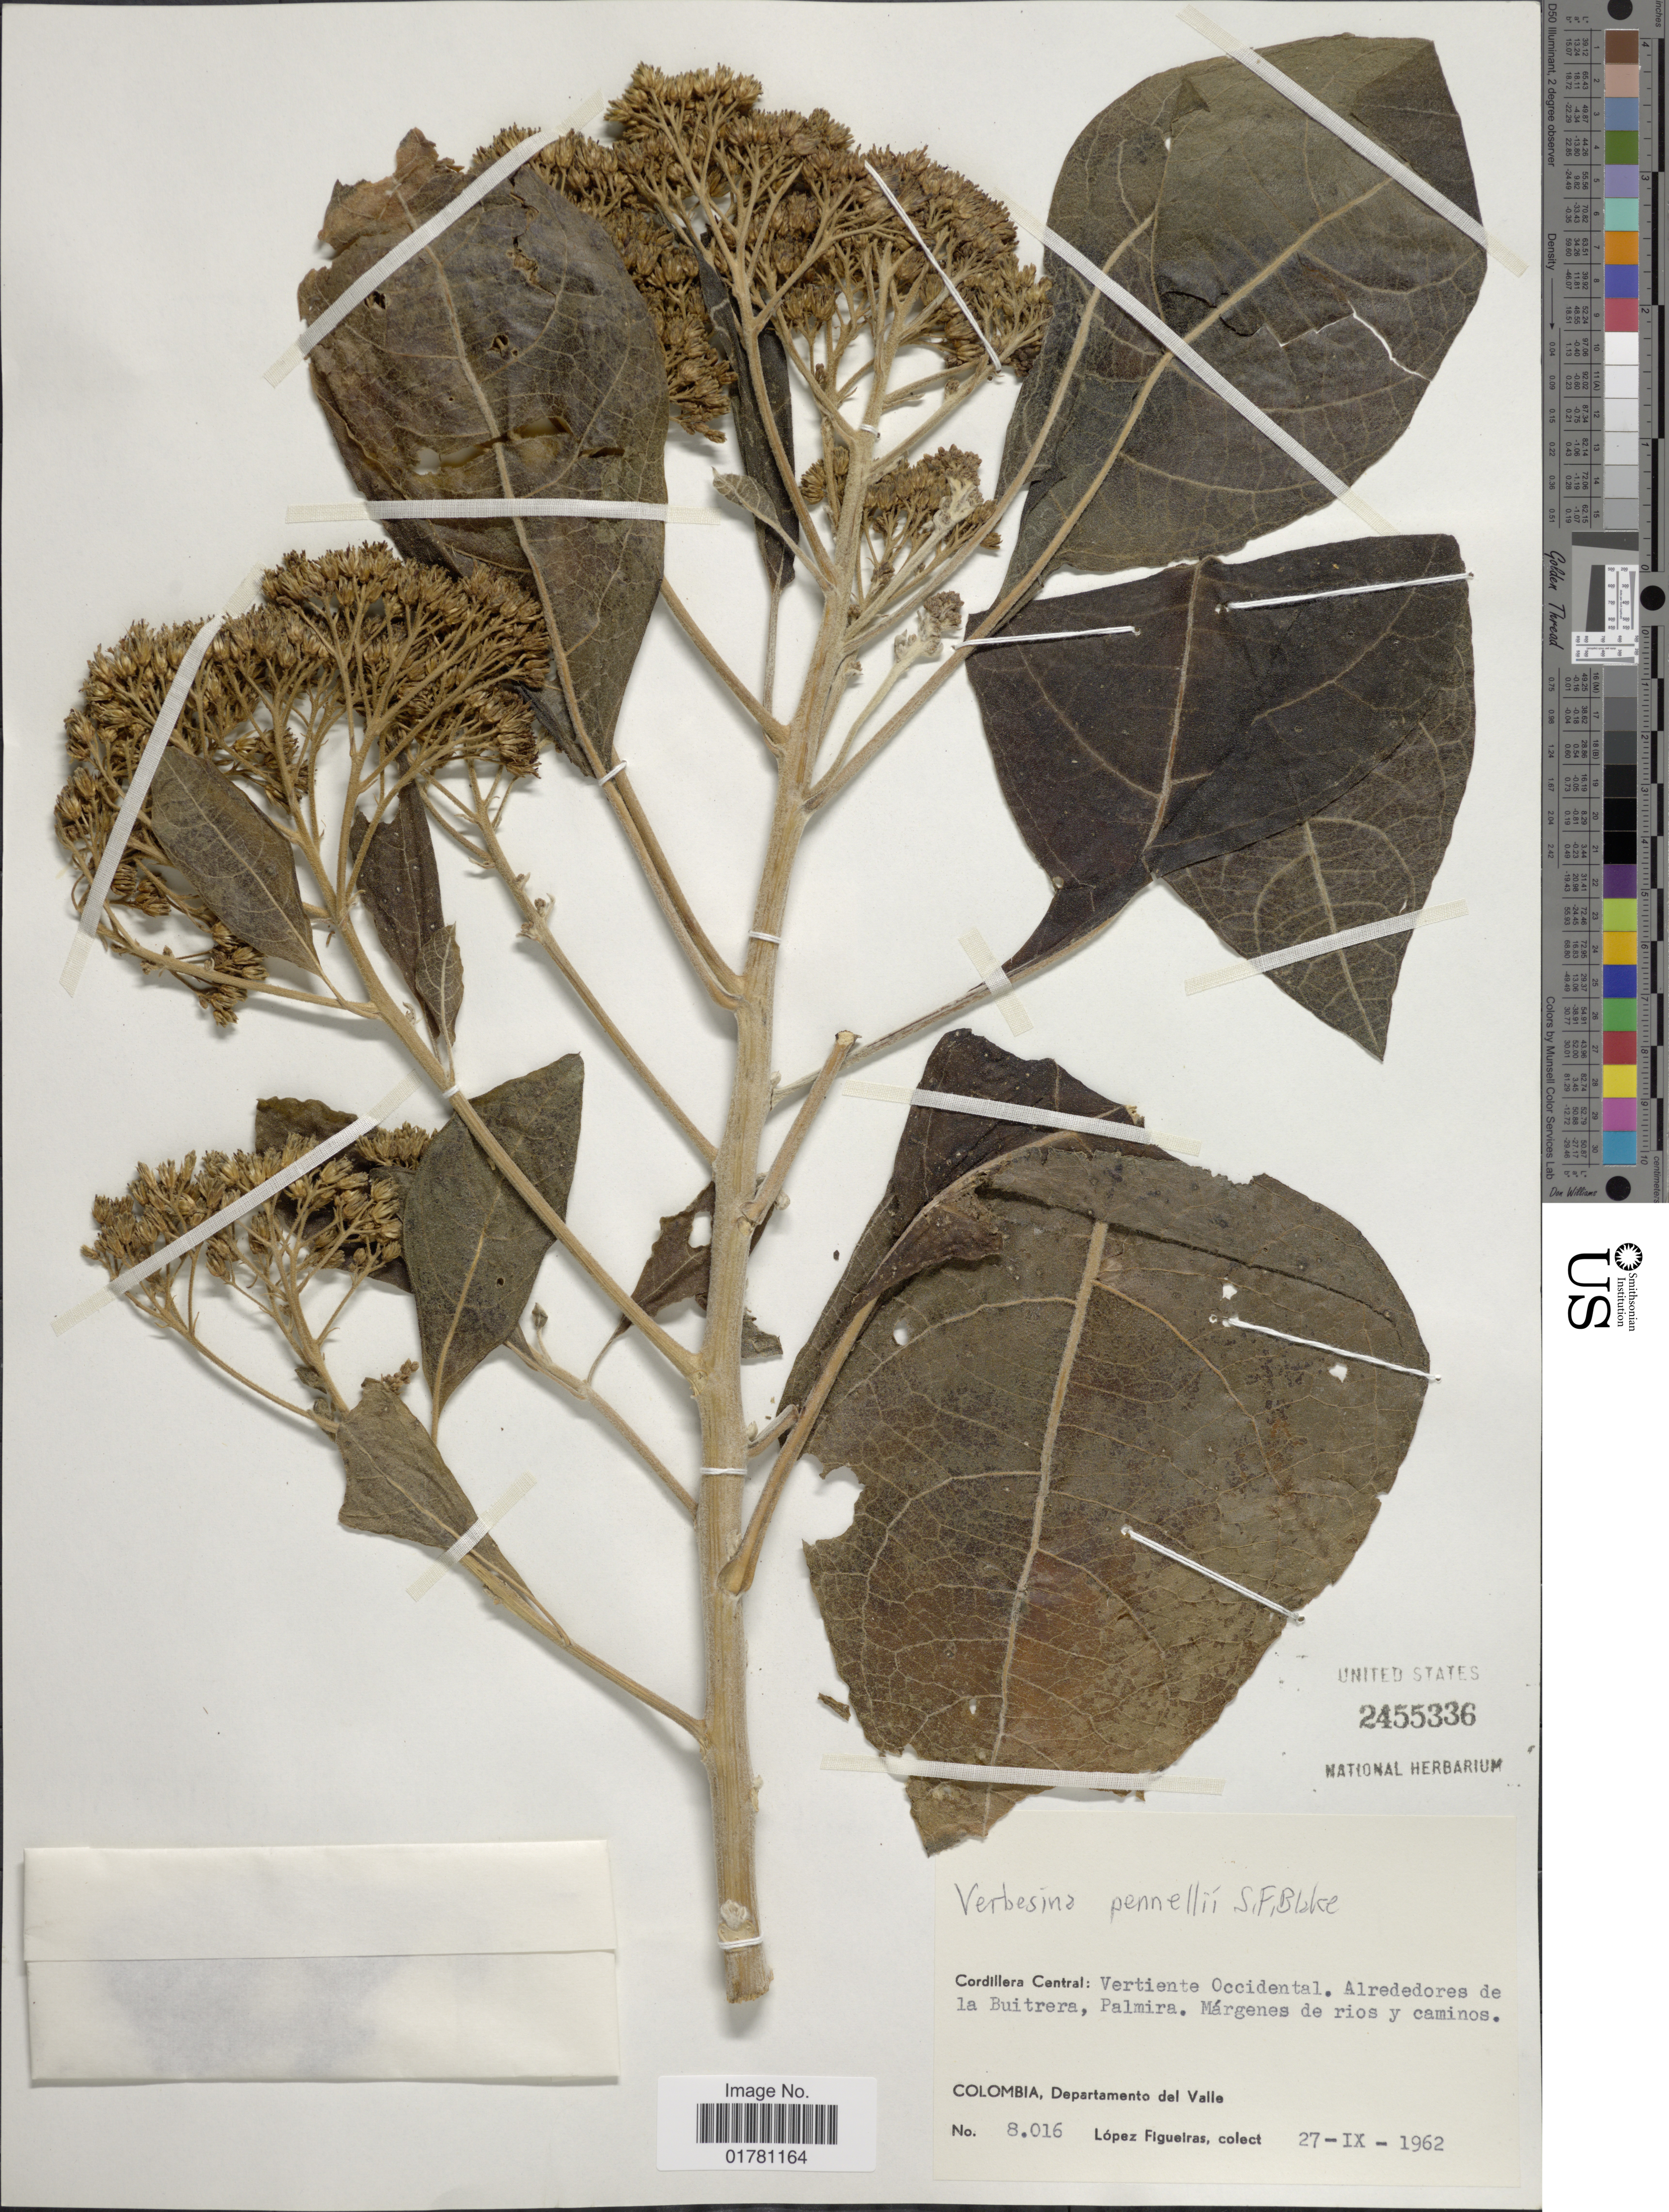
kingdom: Plantae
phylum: Tracheophyta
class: Magnoliopsida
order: Asterales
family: Asteraceae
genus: Verbesina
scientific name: Verbesina pennellii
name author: S.F. Blake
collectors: M. López Figueiras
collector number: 8016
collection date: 1962-09-27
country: Colombia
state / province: Valle del Cauca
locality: Cordillera Central: Vertiente Occidental. Alrededores de la Buitrera, Palmira. Márgenes de rios y caminos, Departamento del Valle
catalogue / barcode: US 2455336